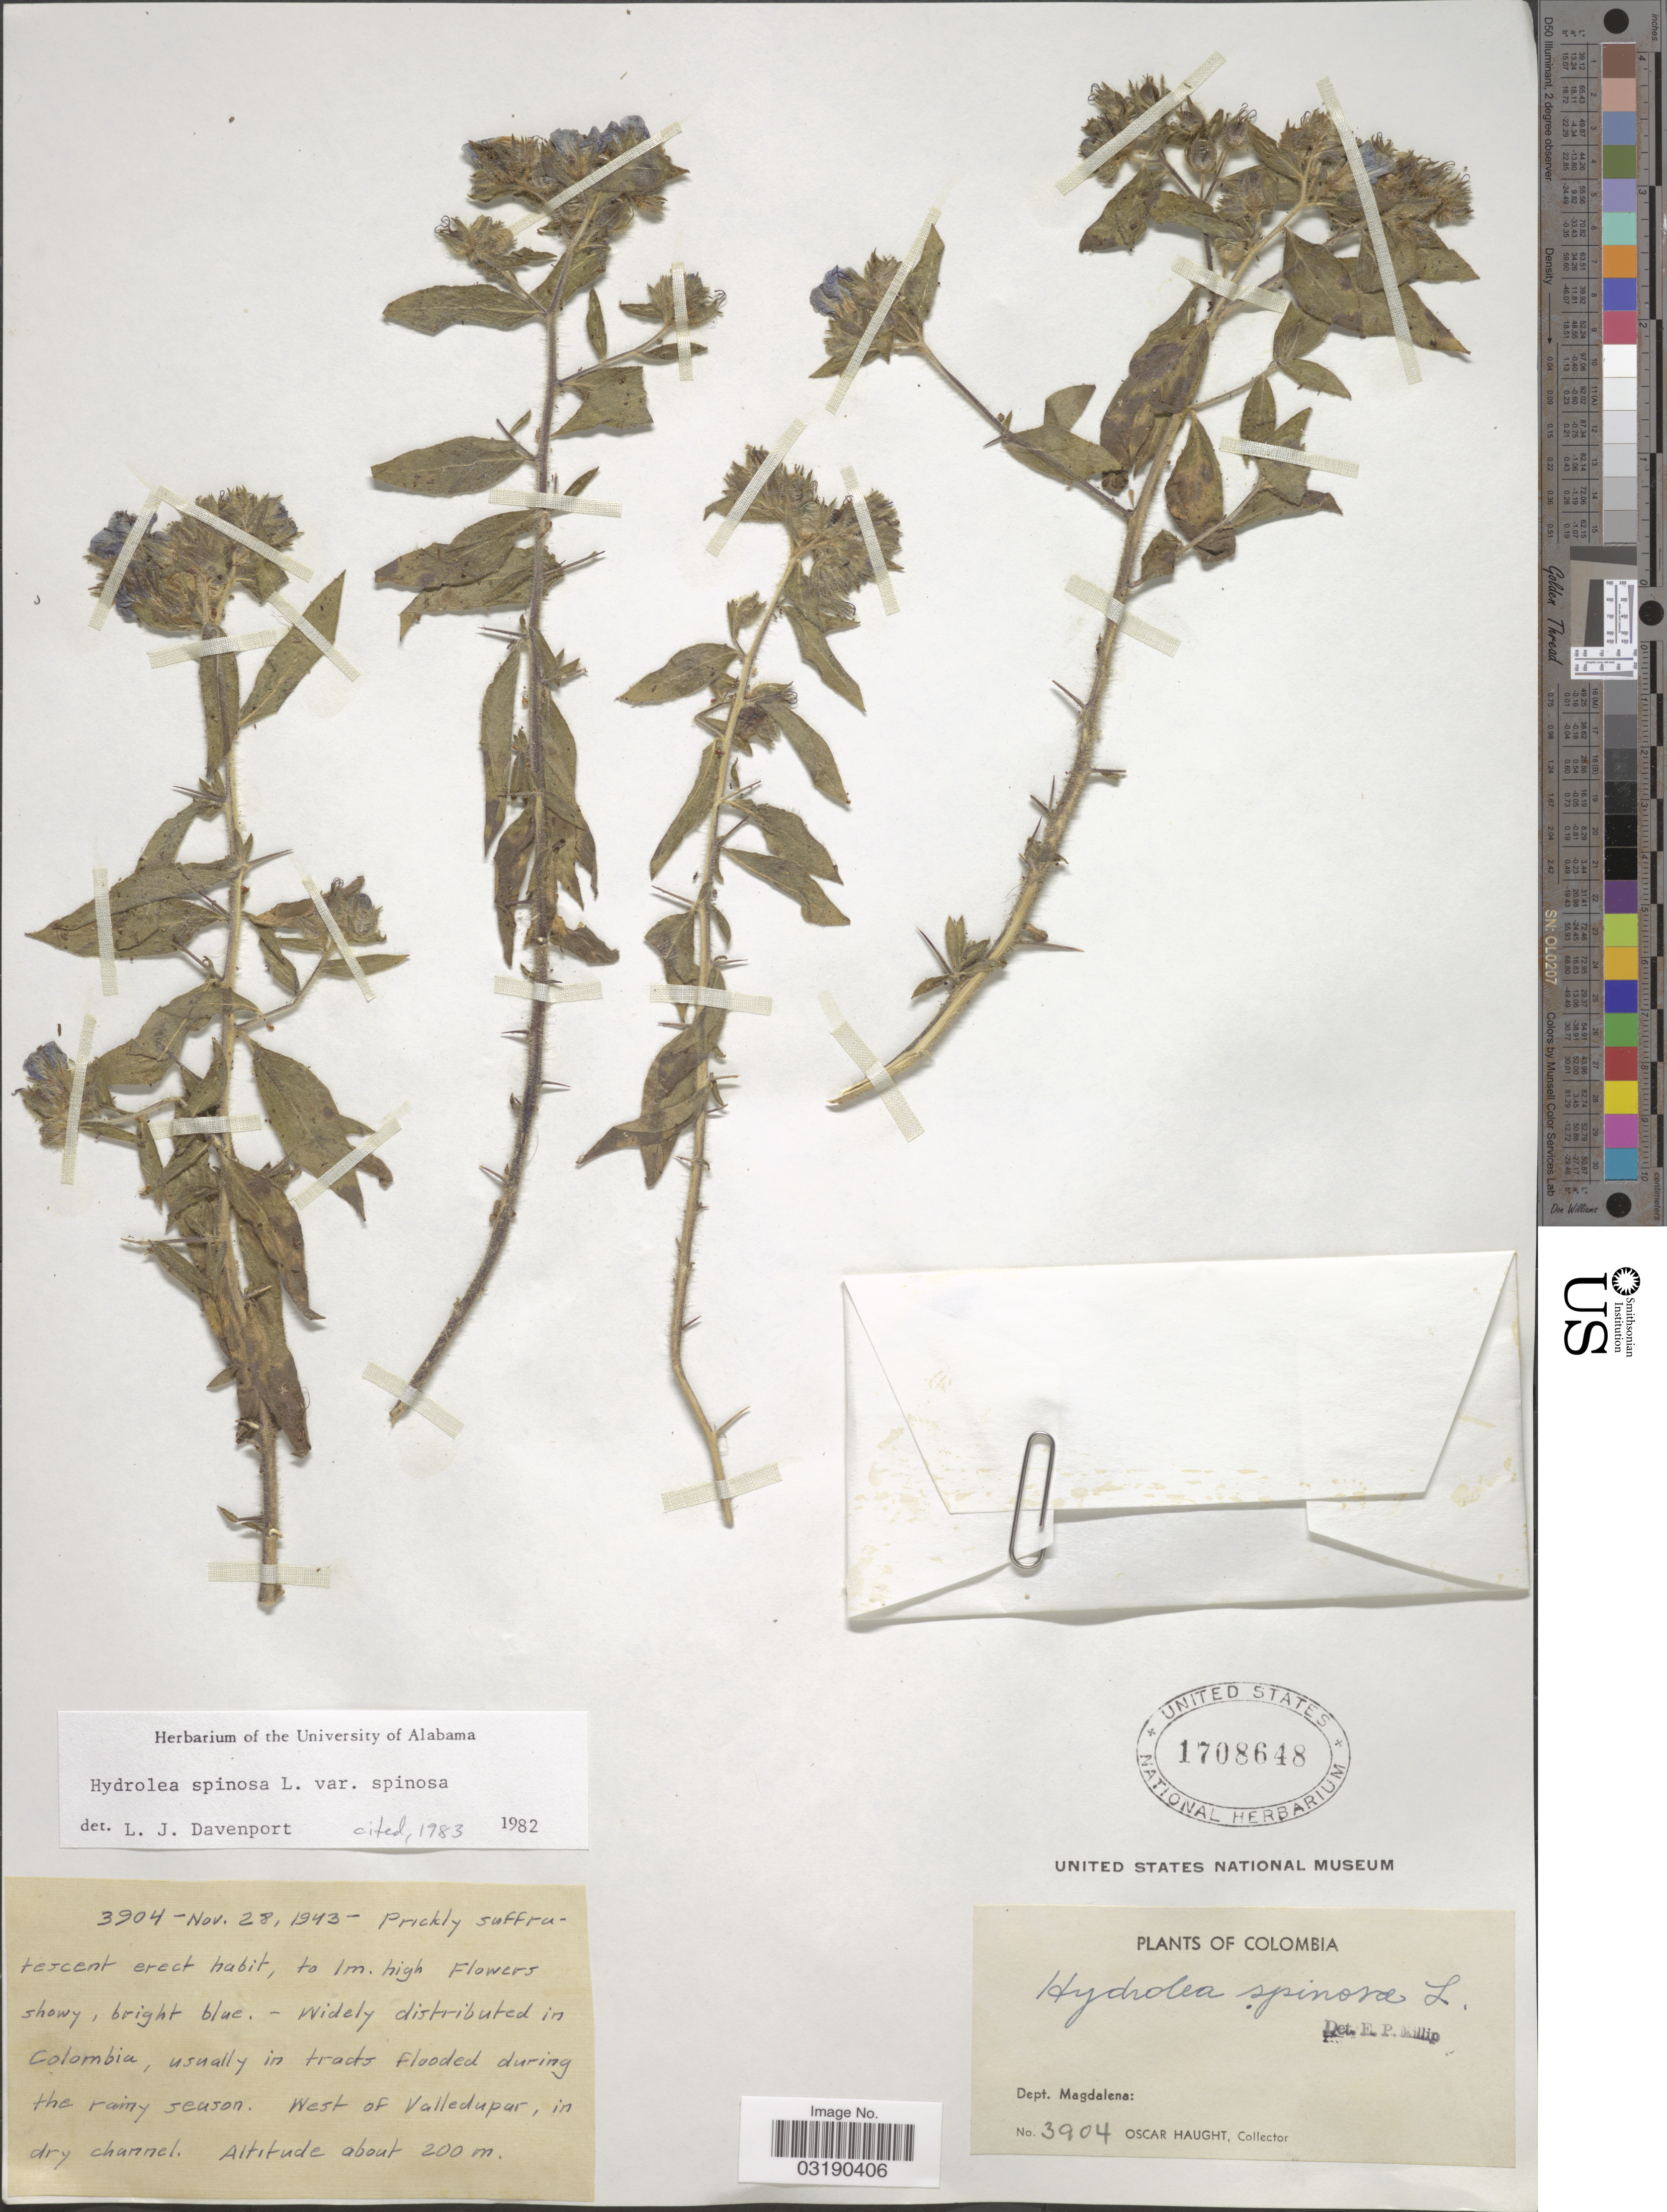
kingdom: Plantae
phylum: Tracheophyta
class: Magnoliopsida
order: Solanales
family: Hydroleaceae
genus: Hydrolea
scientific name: Hydrolea spinosa var. spinosa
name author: L.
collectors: O. L. Haught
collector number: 3904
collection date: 1943-11-28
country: Colombia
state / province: Magdalena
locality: West of Valledupar.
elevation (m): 200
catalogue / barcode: US 1708648